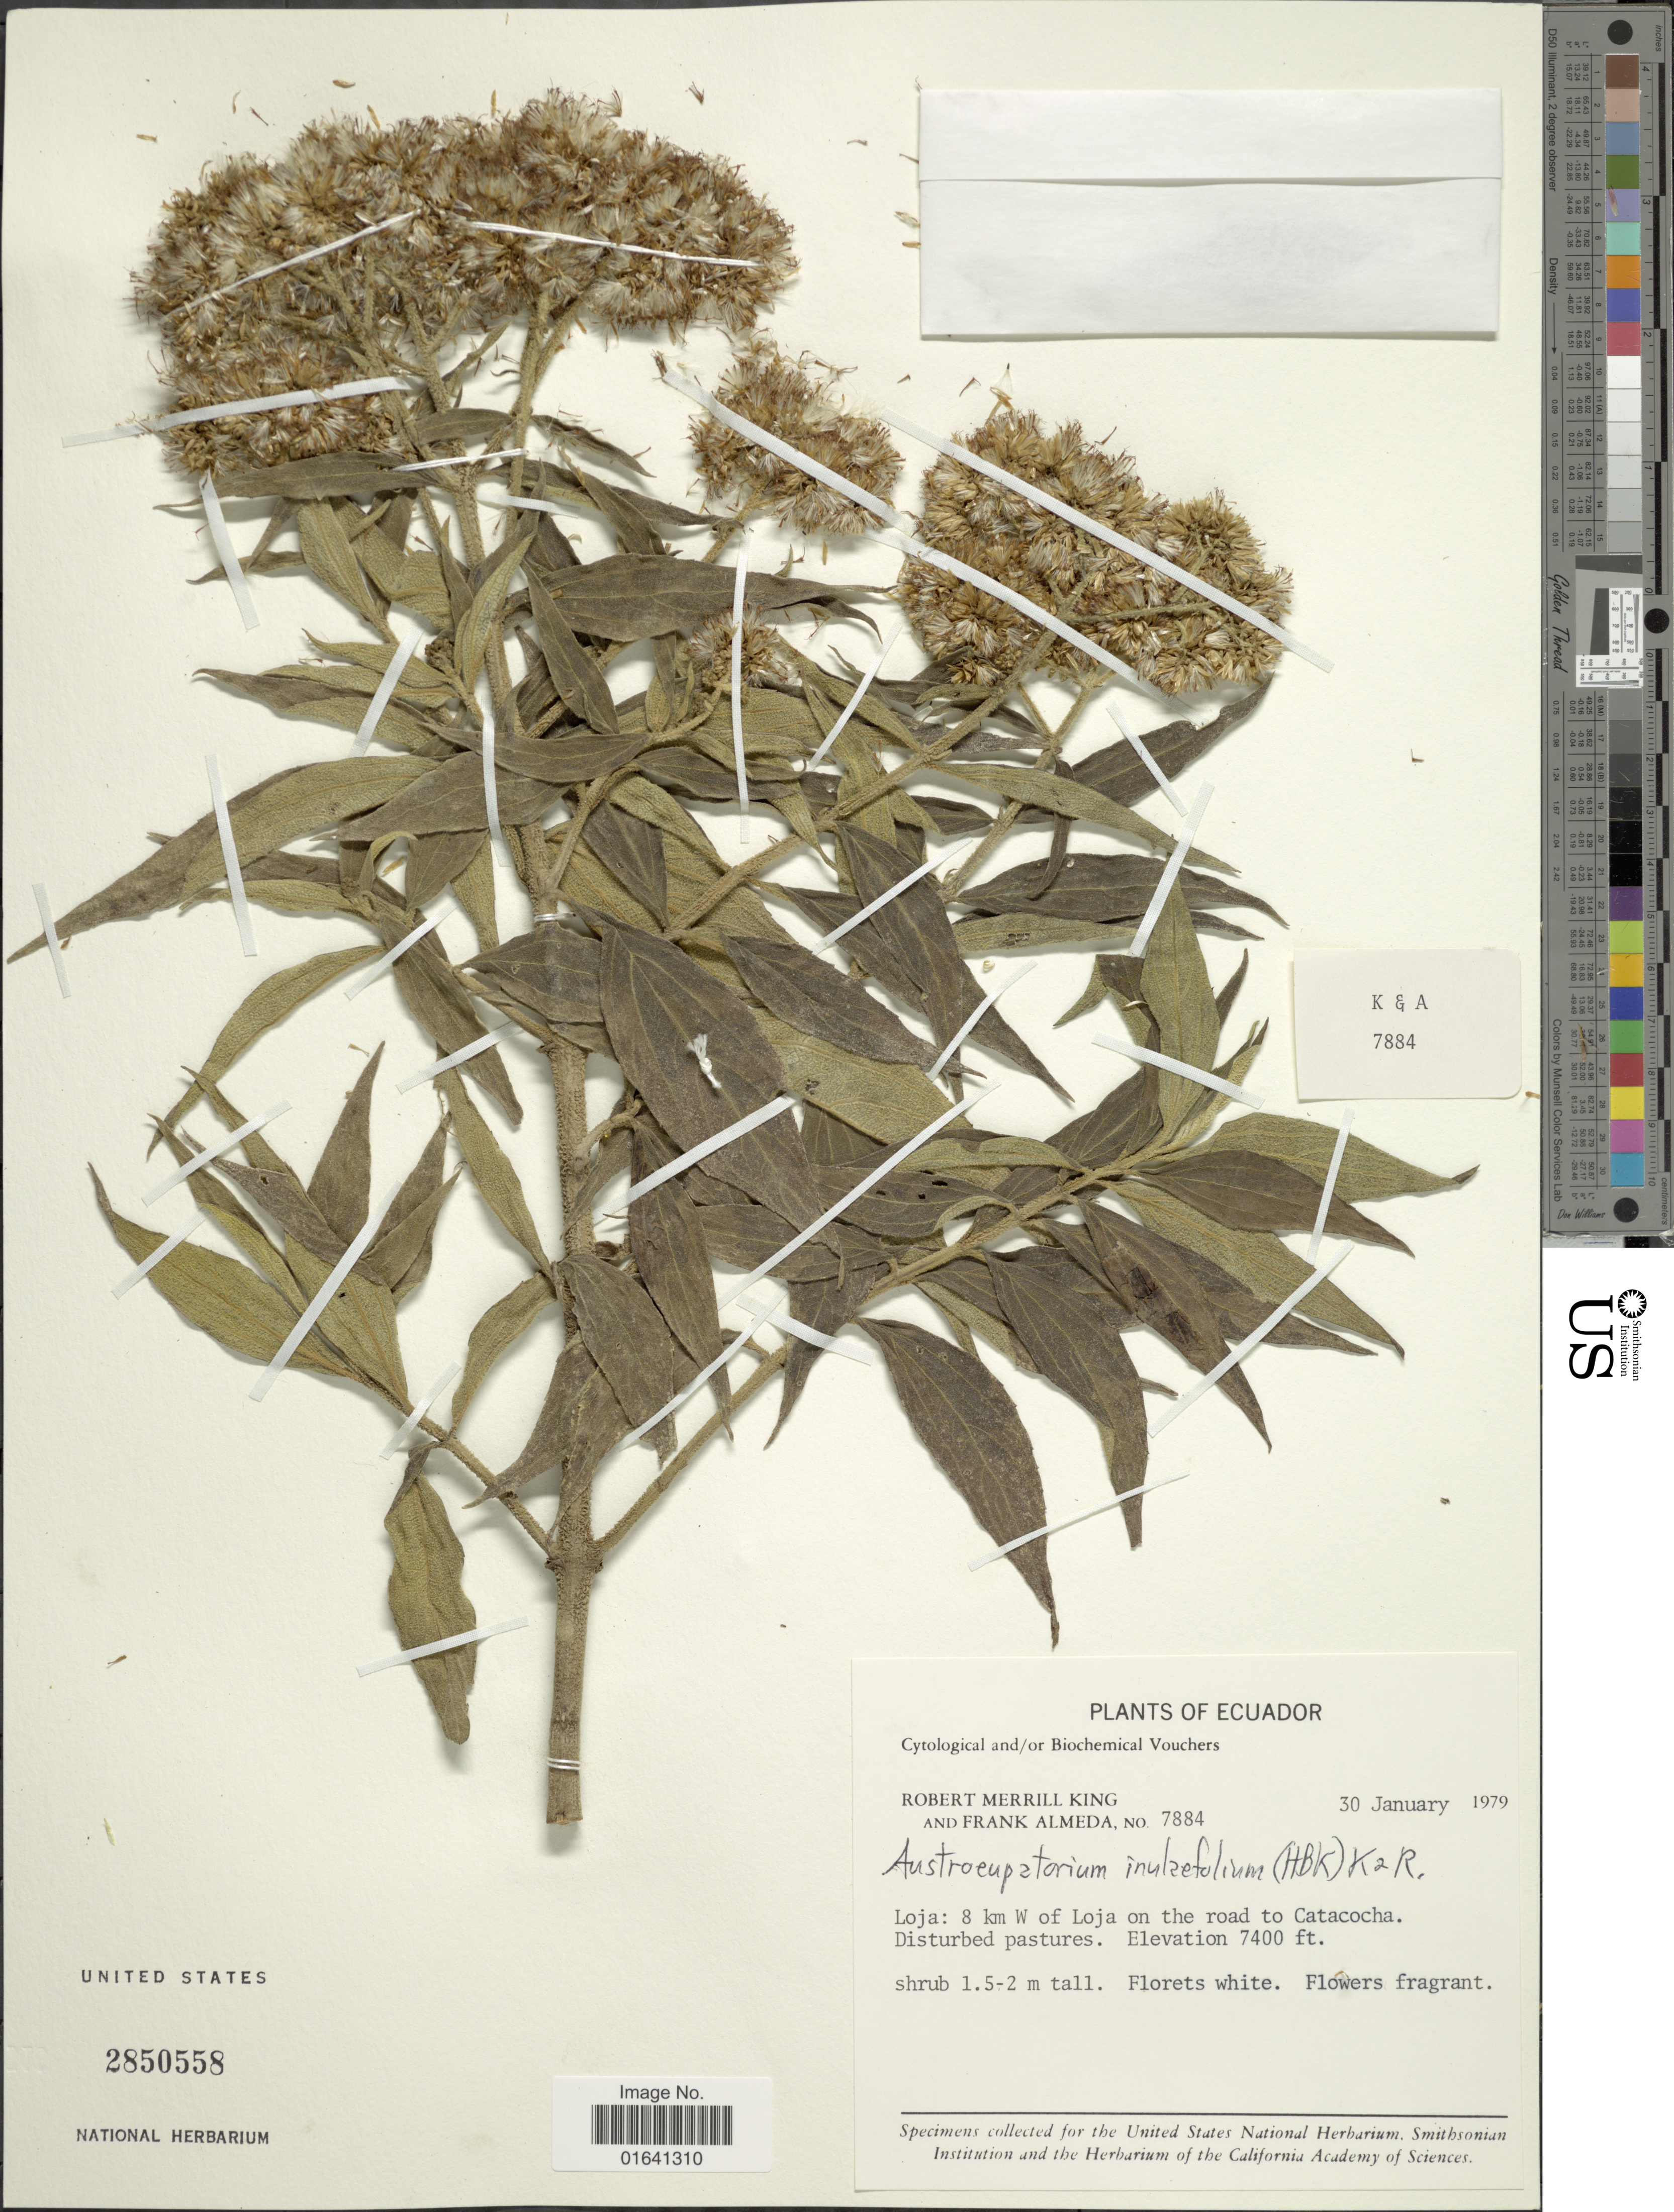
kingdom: Plantae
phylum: Tracheophyta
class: Magnoliopsida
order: Asterales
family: Asteraceae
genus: Austroeupatorium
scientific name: Austroeupatorium inulaefolium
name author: (Kunth) R.M. King & H. Rob.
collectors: R. M. King & F. Almeda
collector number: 7884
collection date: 1979-01-30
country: Ecuador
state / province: Loja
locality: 8 km W of Loja on the road to Catacocha. Disturbed pastures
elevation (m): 2256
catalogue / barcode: US 2850558